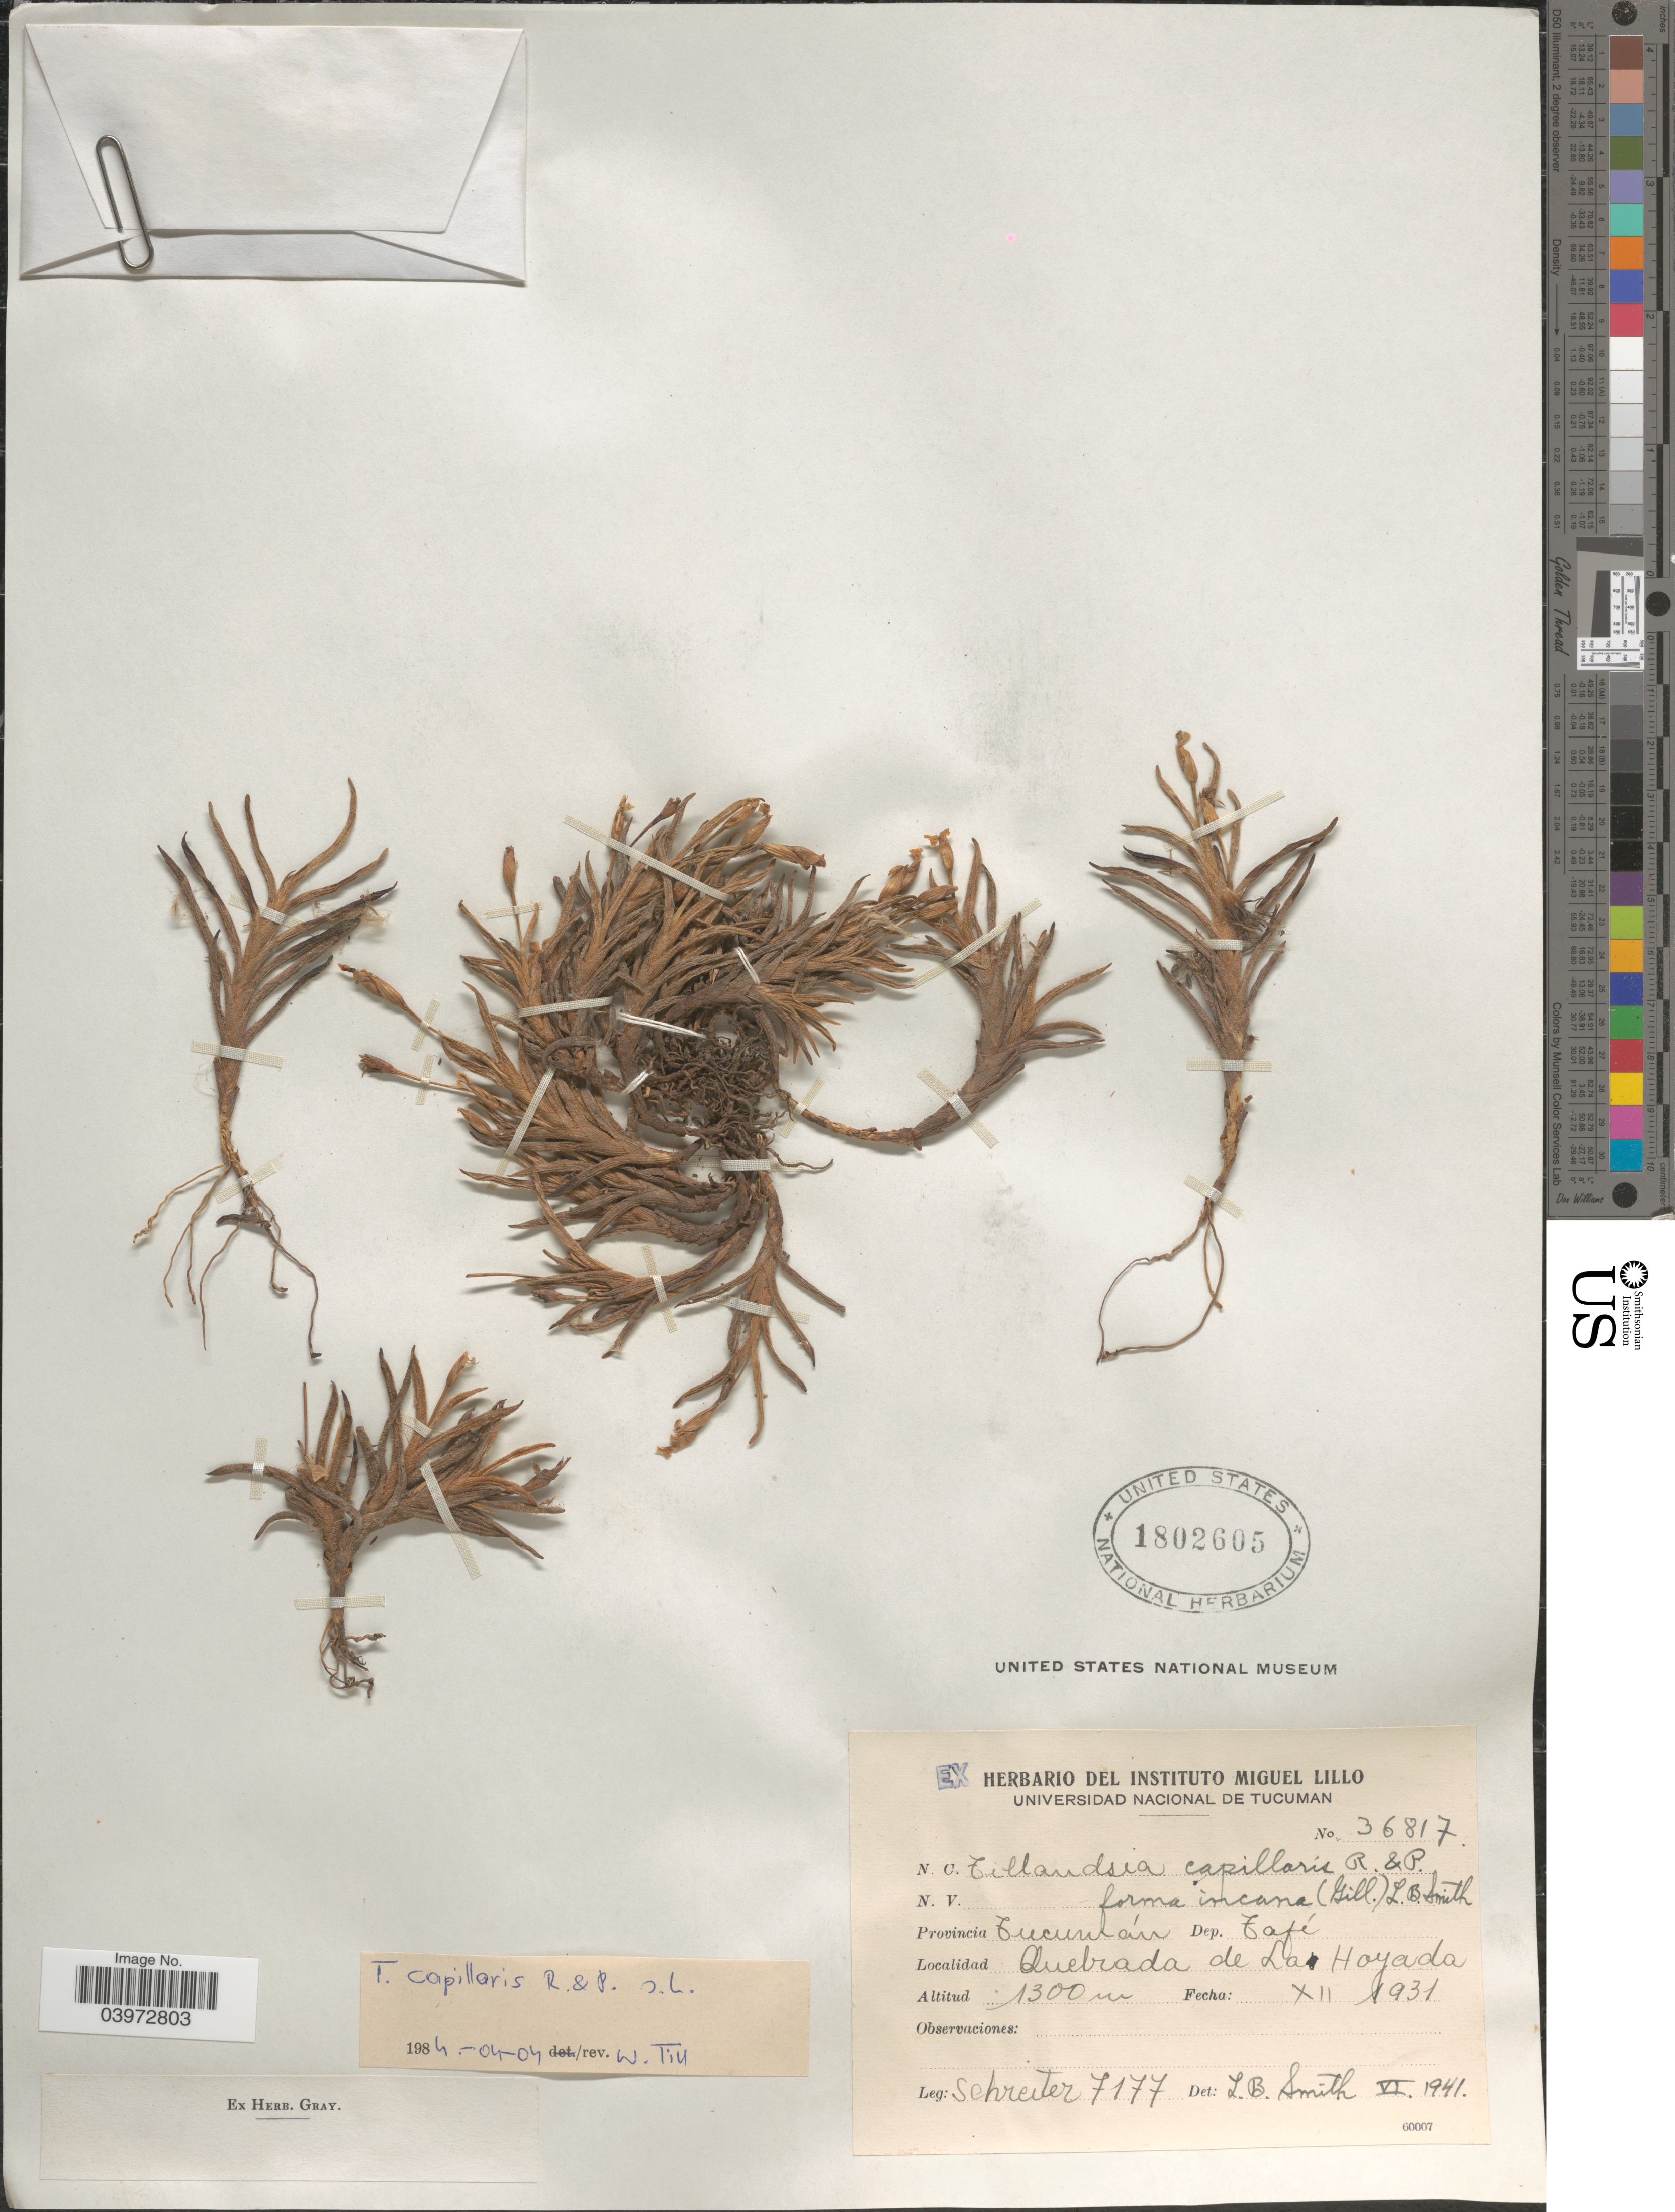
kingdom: Plantae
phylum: Tracheophyta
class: Liliopsida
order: Poales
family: Bromeliaceae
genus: Tillandsia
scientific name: Tillandsia capillaris f. incana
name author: (Mez) L.B. Sm.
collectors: -. Schreiter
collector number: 7177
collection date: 1931-12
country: Argentina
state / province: Tucuman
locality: Dep. Tafi. Quebrada de La Hoyada.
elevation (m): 1300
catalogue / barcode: US 1802605